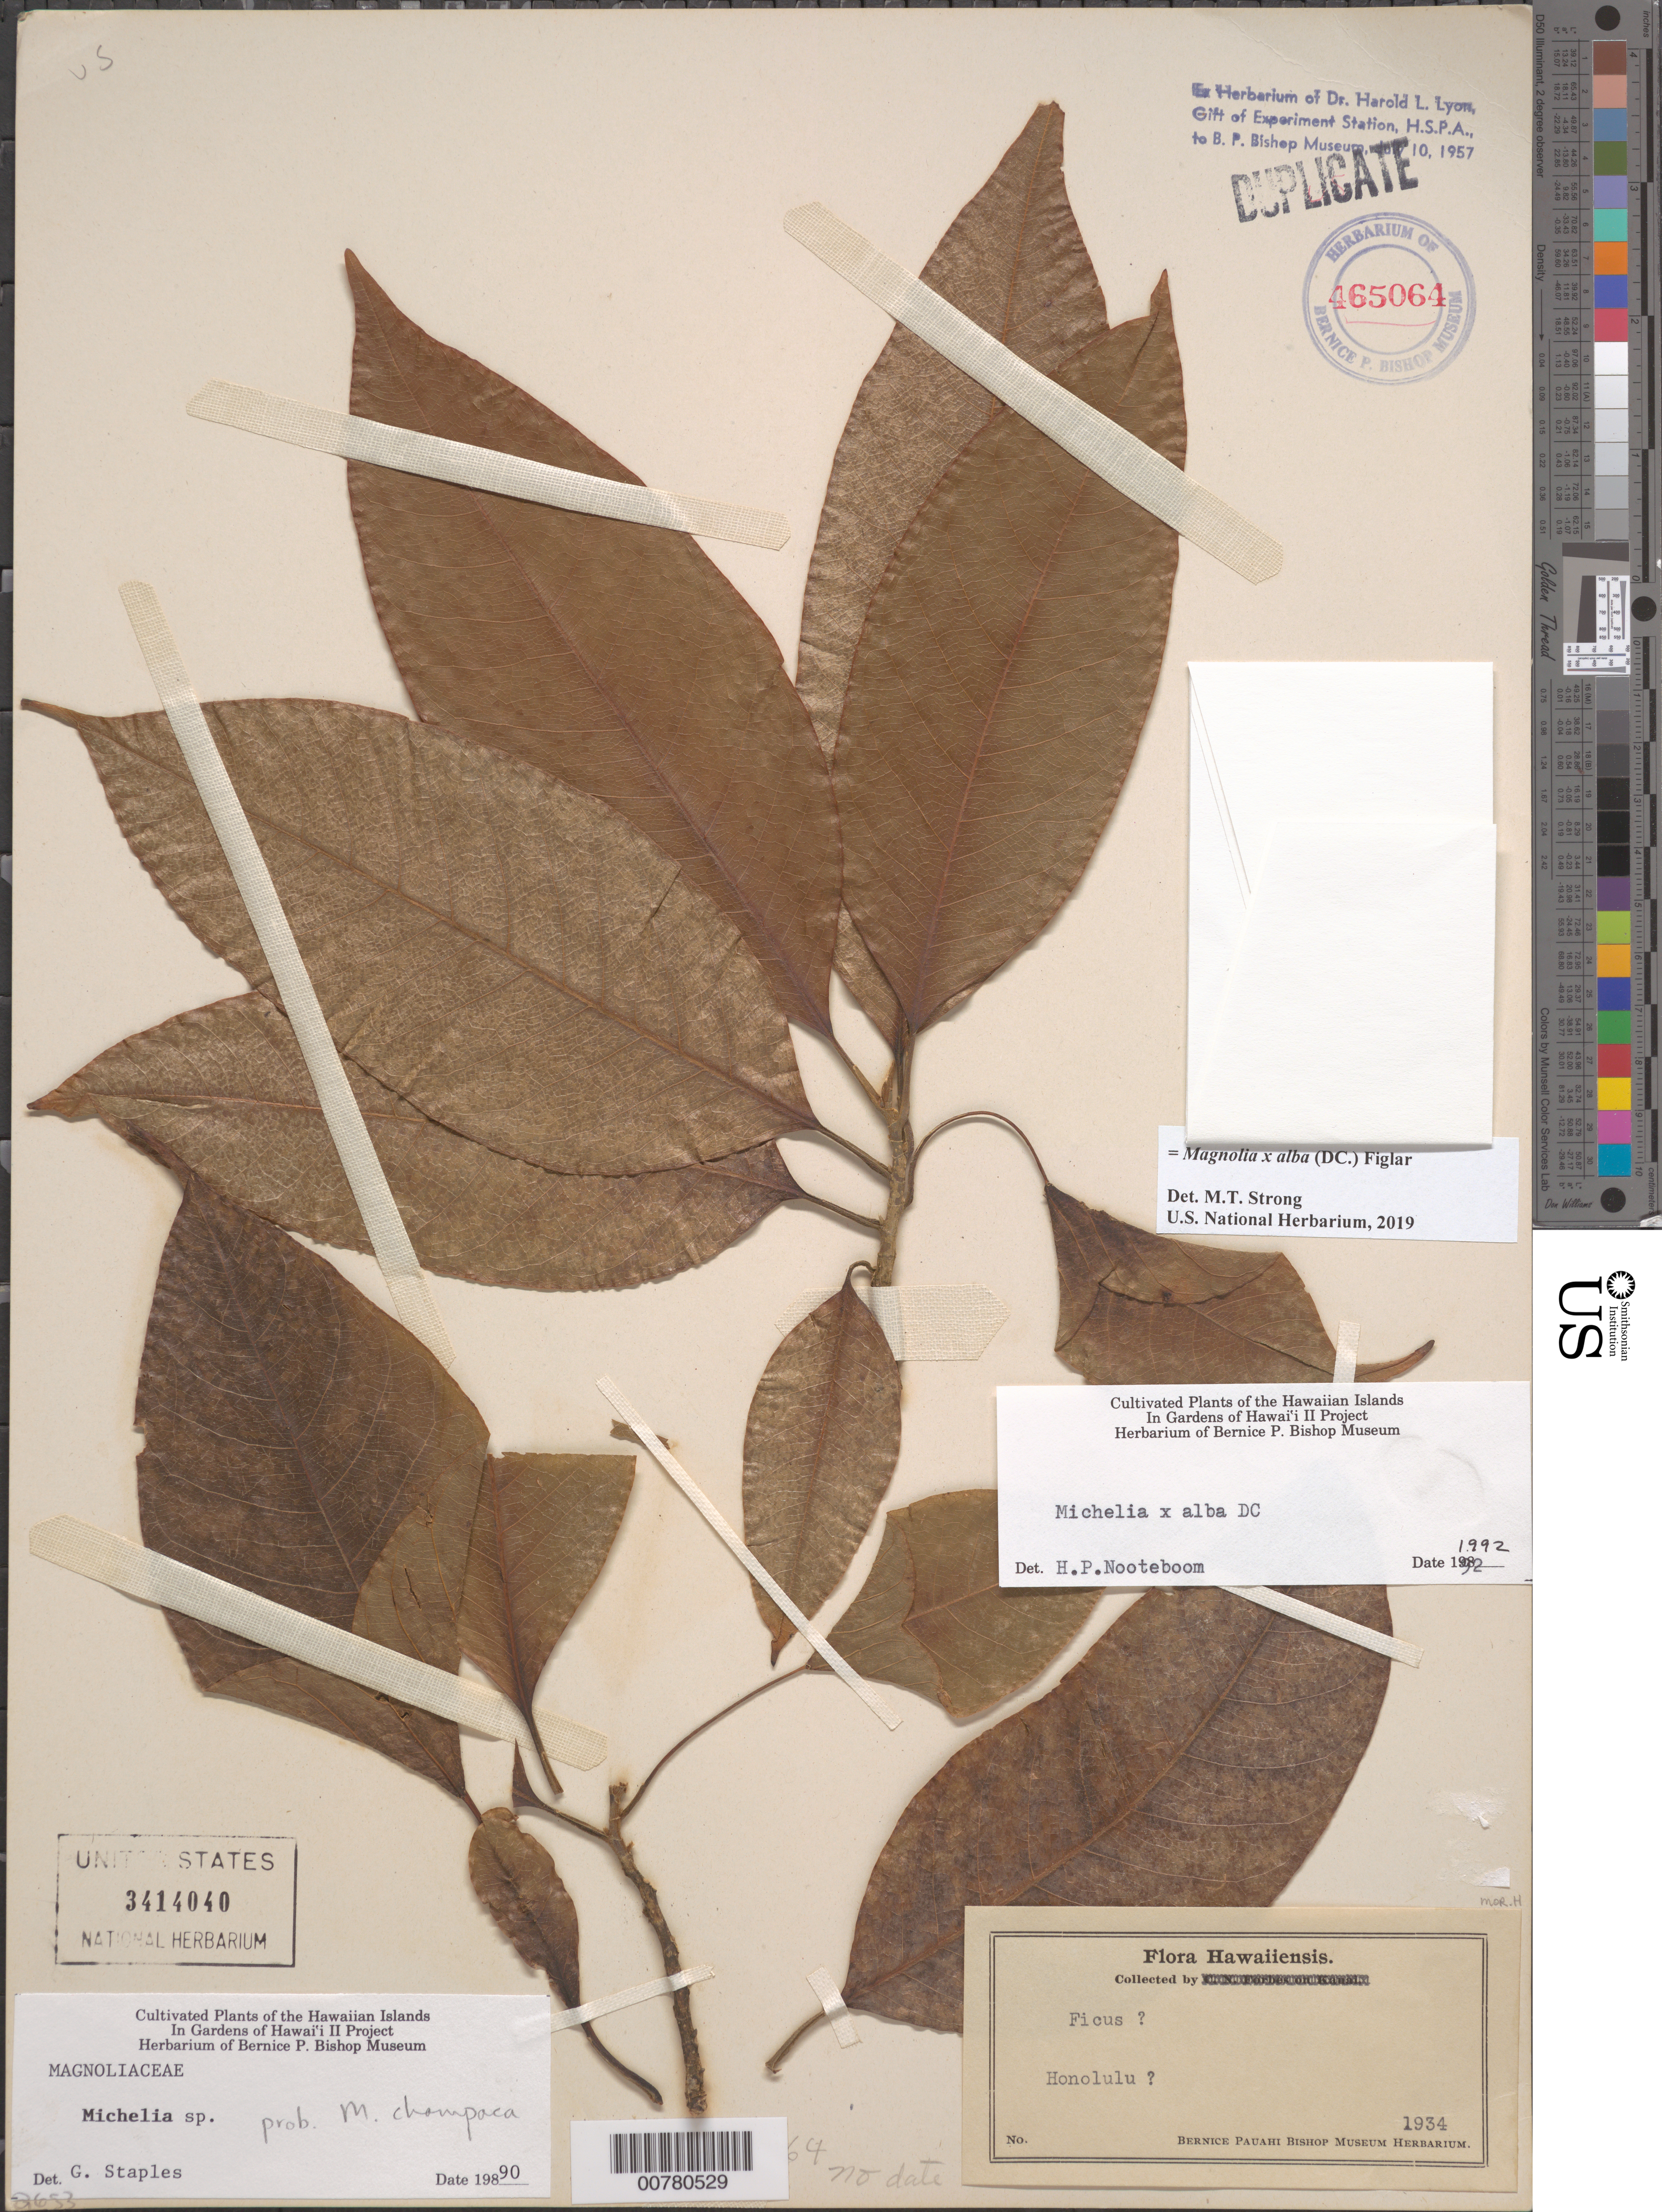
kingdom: Plantae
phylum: Tracheophyta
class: Magnoliopsida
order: Magnoliales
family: Magnoliaceae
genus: Magnolia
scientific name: Magnolia x alba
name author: (DC.) Figlar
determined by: Strong, Mark T., (BOT), Smithsonian Institution - National Museum of Natural History (UNITED STATES)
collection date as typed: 1934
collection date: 1934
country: United States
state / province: Hawaii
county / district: Honolulu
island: Oahu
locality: Honolulu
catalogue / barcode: US 3414040